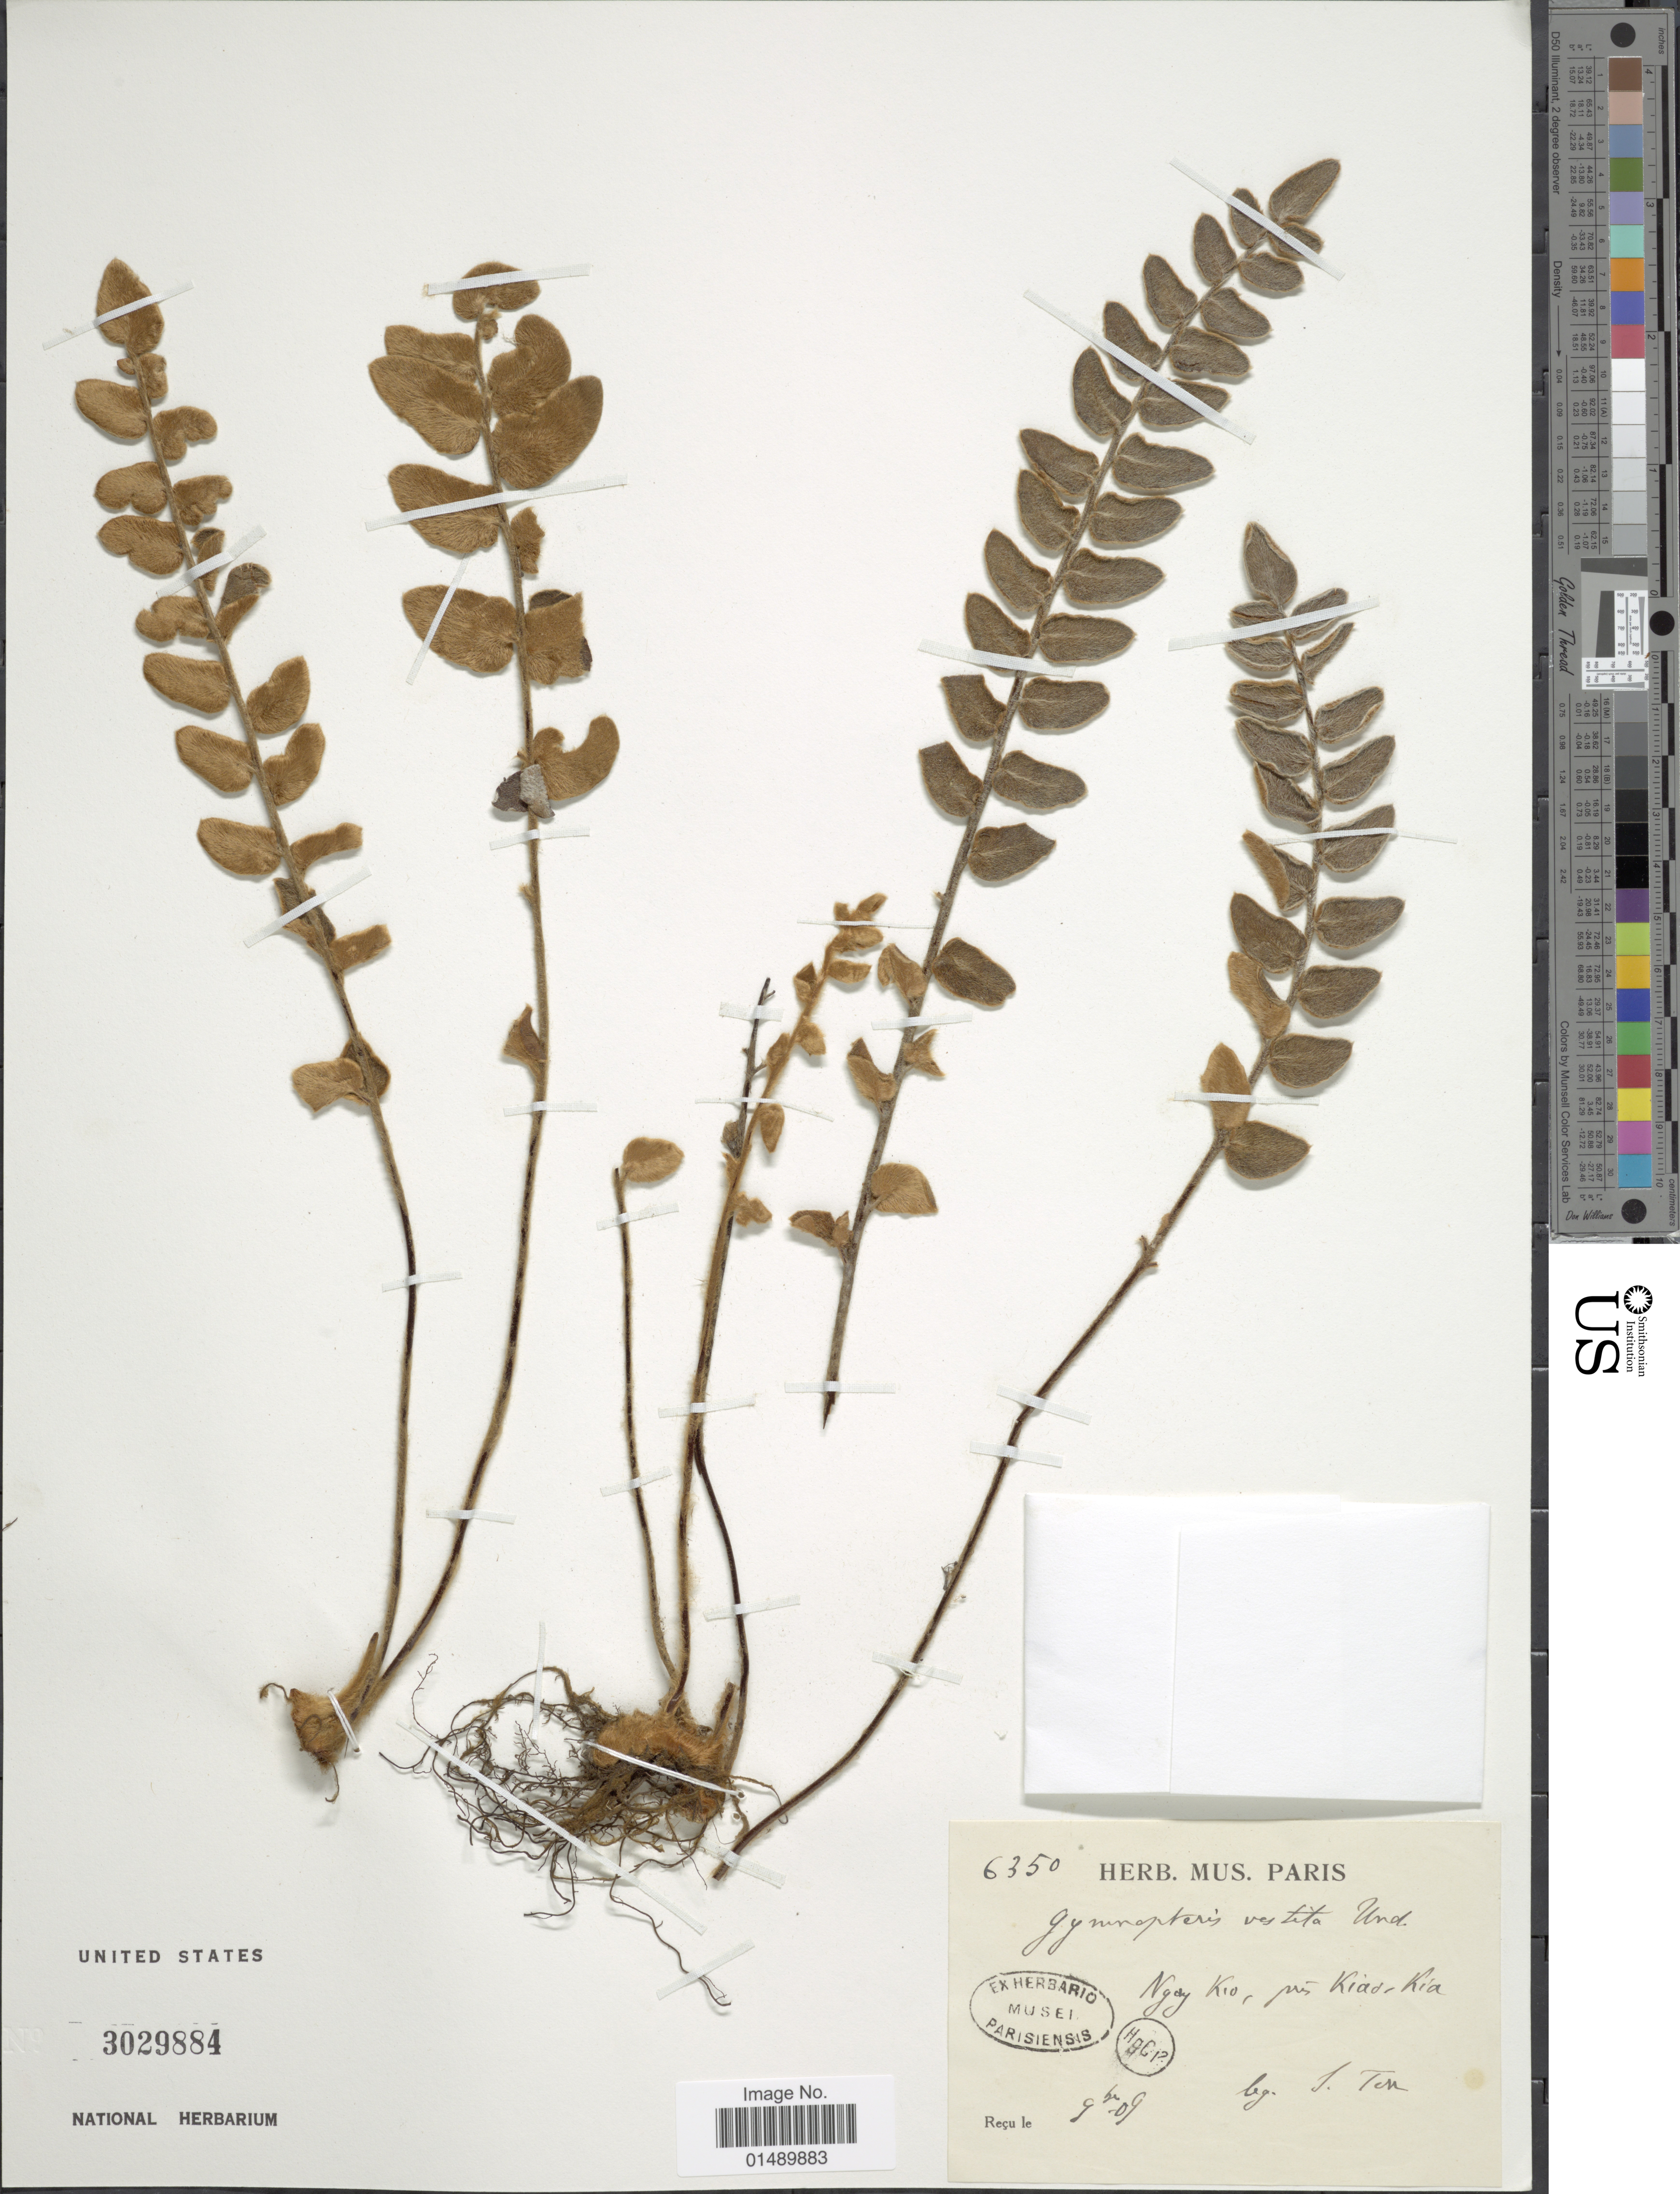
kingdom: Plantae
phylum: Tracheophyta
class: Polypodiopsida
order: Polypodiales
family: Pteridaceae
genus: Paragymnopteris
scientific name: Paragymnopteris vestita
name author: (Wall. ex C. Presl) K.H. Shing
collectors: S. Ten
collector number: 6350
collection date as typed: Transcribed d/m/y: /11/9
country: China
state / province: Yunnan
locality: Ngay Kio, Pris Kiad, ria. [interpreted]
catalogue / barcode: US 3029884